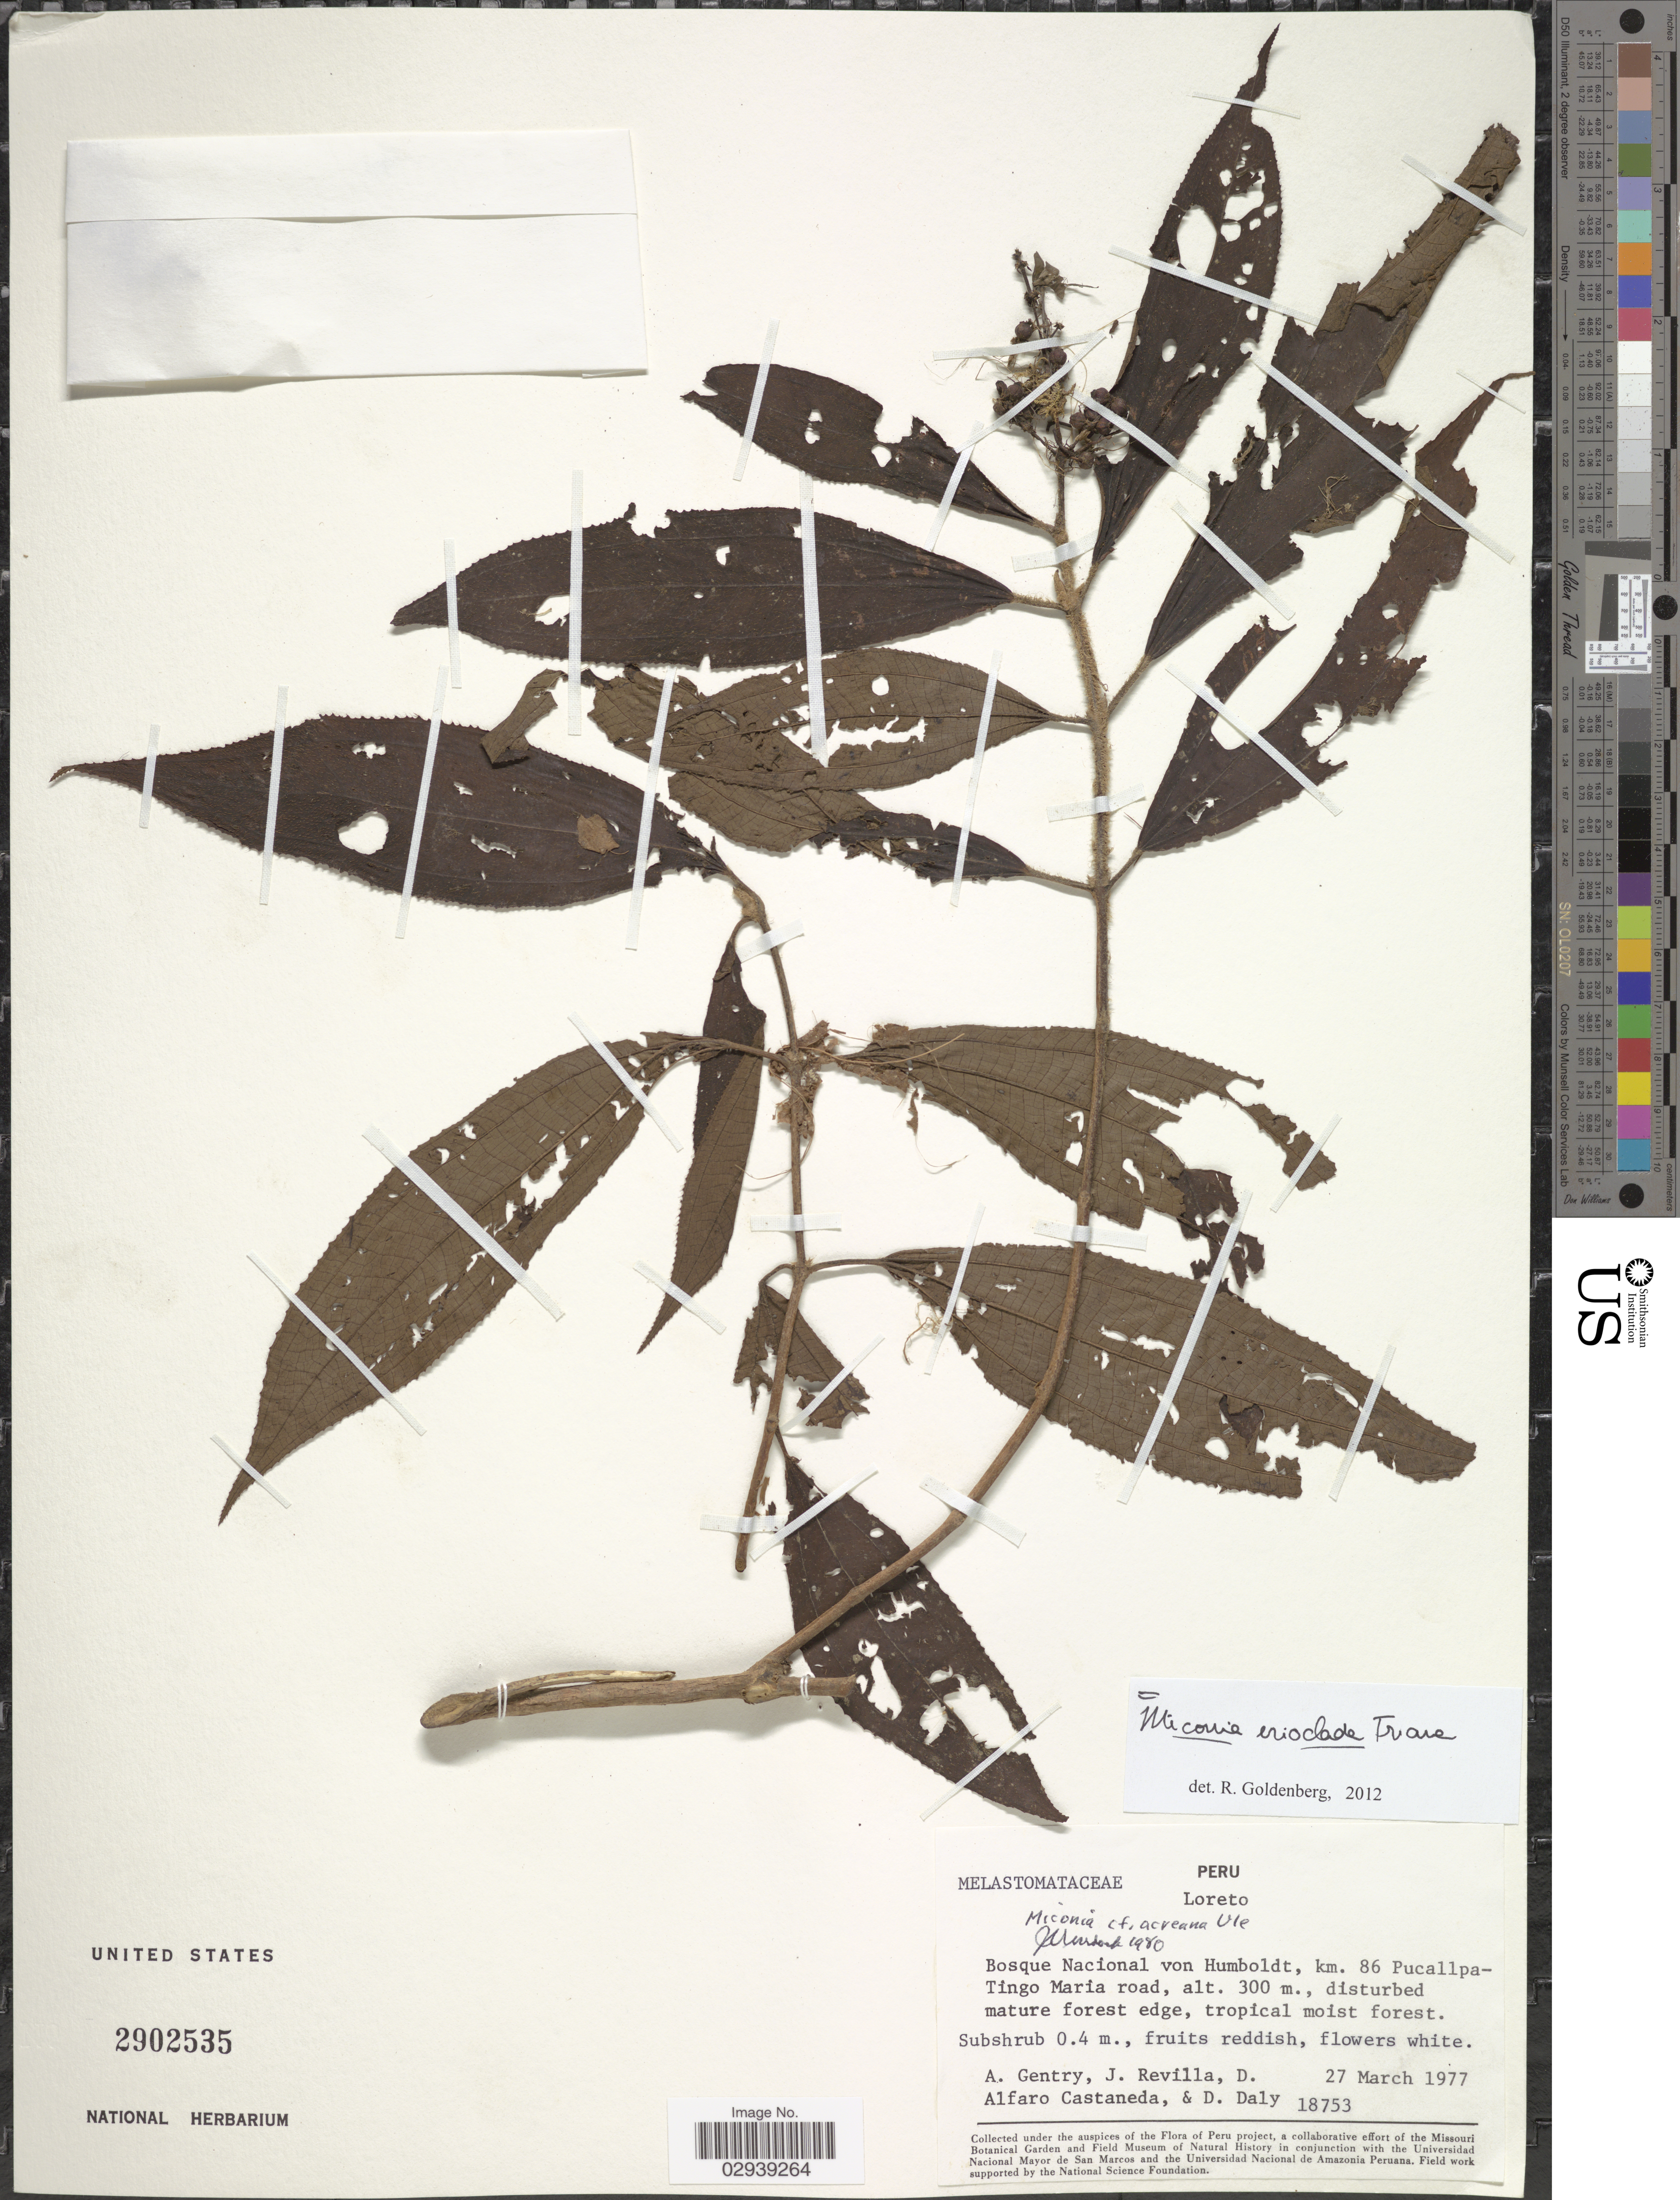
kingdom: Plantae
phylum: Tracheophyta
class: Magnoliopsida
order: Myrtales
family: Melastomataceae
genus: Miconia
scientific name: Miconia erioclada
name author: Triana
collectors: A. H. Gentry, J. Revilla, D. Alfaro Castaneda & D. C. Daly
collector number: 18753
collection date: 1977-03-27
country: Peru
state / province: Loreto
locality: Bosque Nacional von Humboldt, km. 86 Pucallpa-Tingo Maria road.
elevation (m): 300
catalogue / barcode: US 2902535